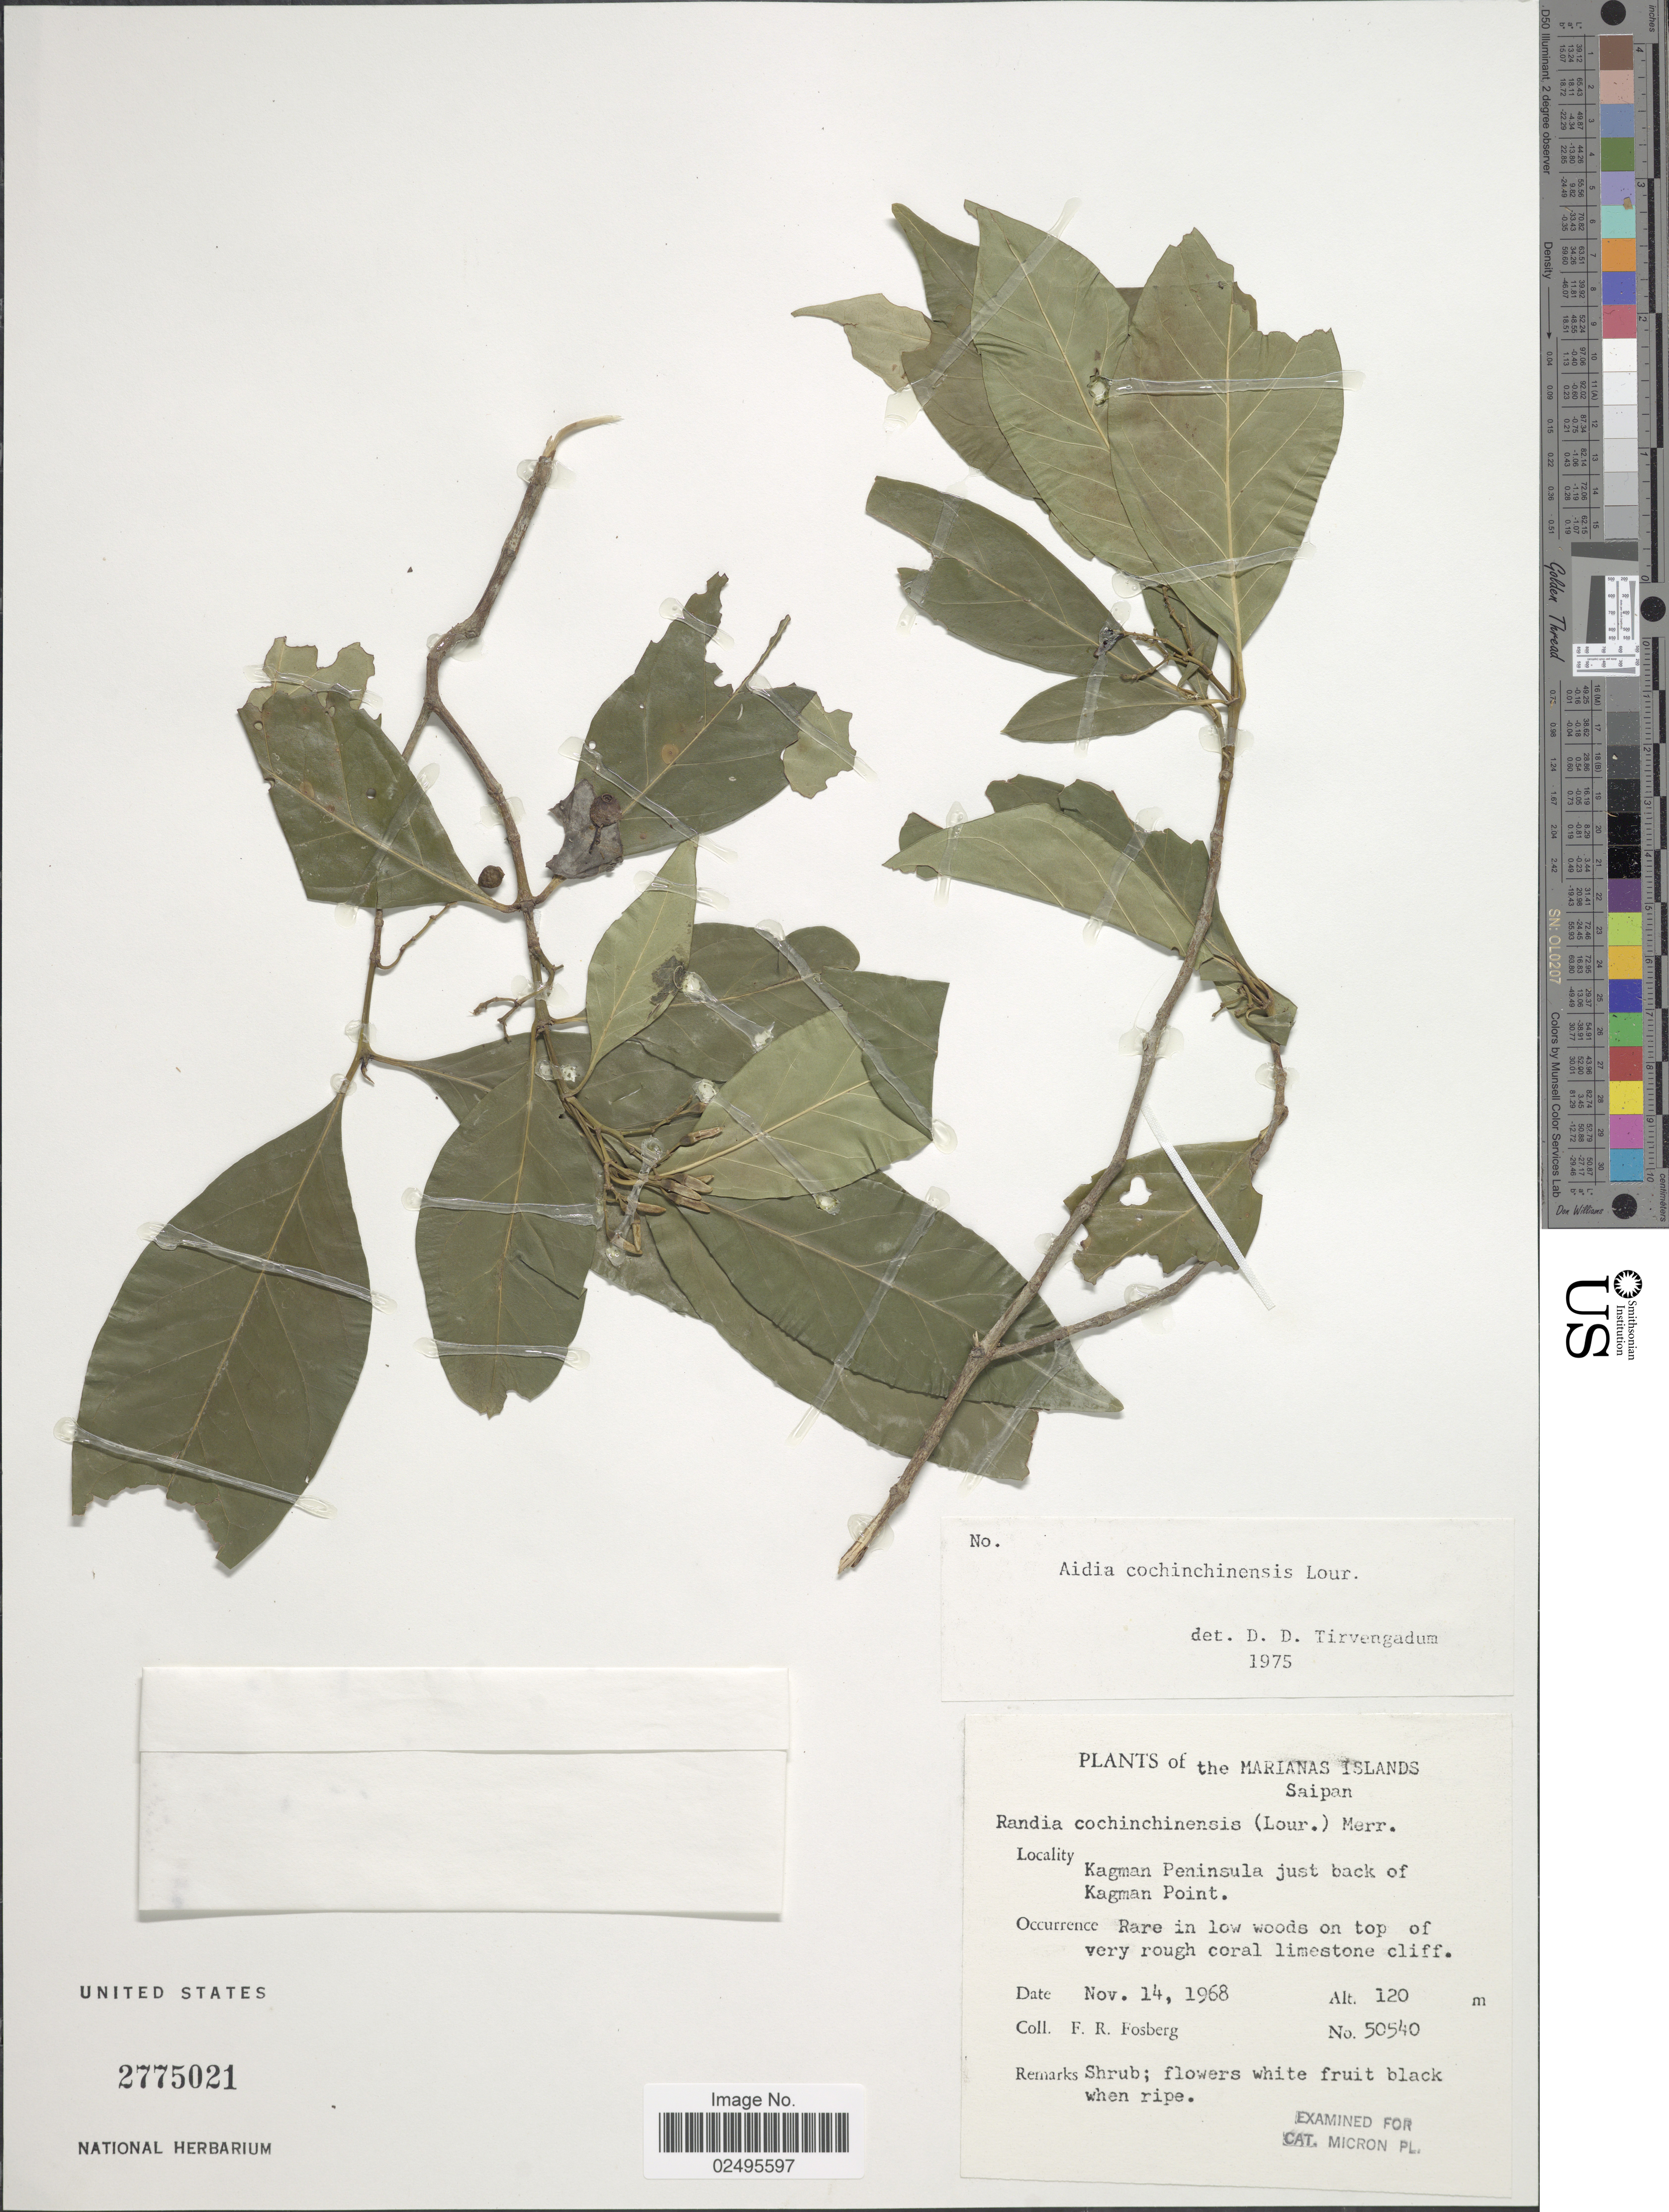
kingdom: Plantae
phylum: Tracheophyta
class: Magnoliopsida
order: Gentianales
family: Rubiaceae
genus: Aidia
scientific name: Aidia graeffei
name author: (Reinecke) Tirveng.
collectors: F. R. Fosberg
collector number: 50540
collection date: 1968-11-14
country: Northern Mariana Islands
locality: Marianas Islands. Saipan. Kagman Peninsula just back of Kagman Point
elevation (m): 120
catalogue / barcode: US 2775021